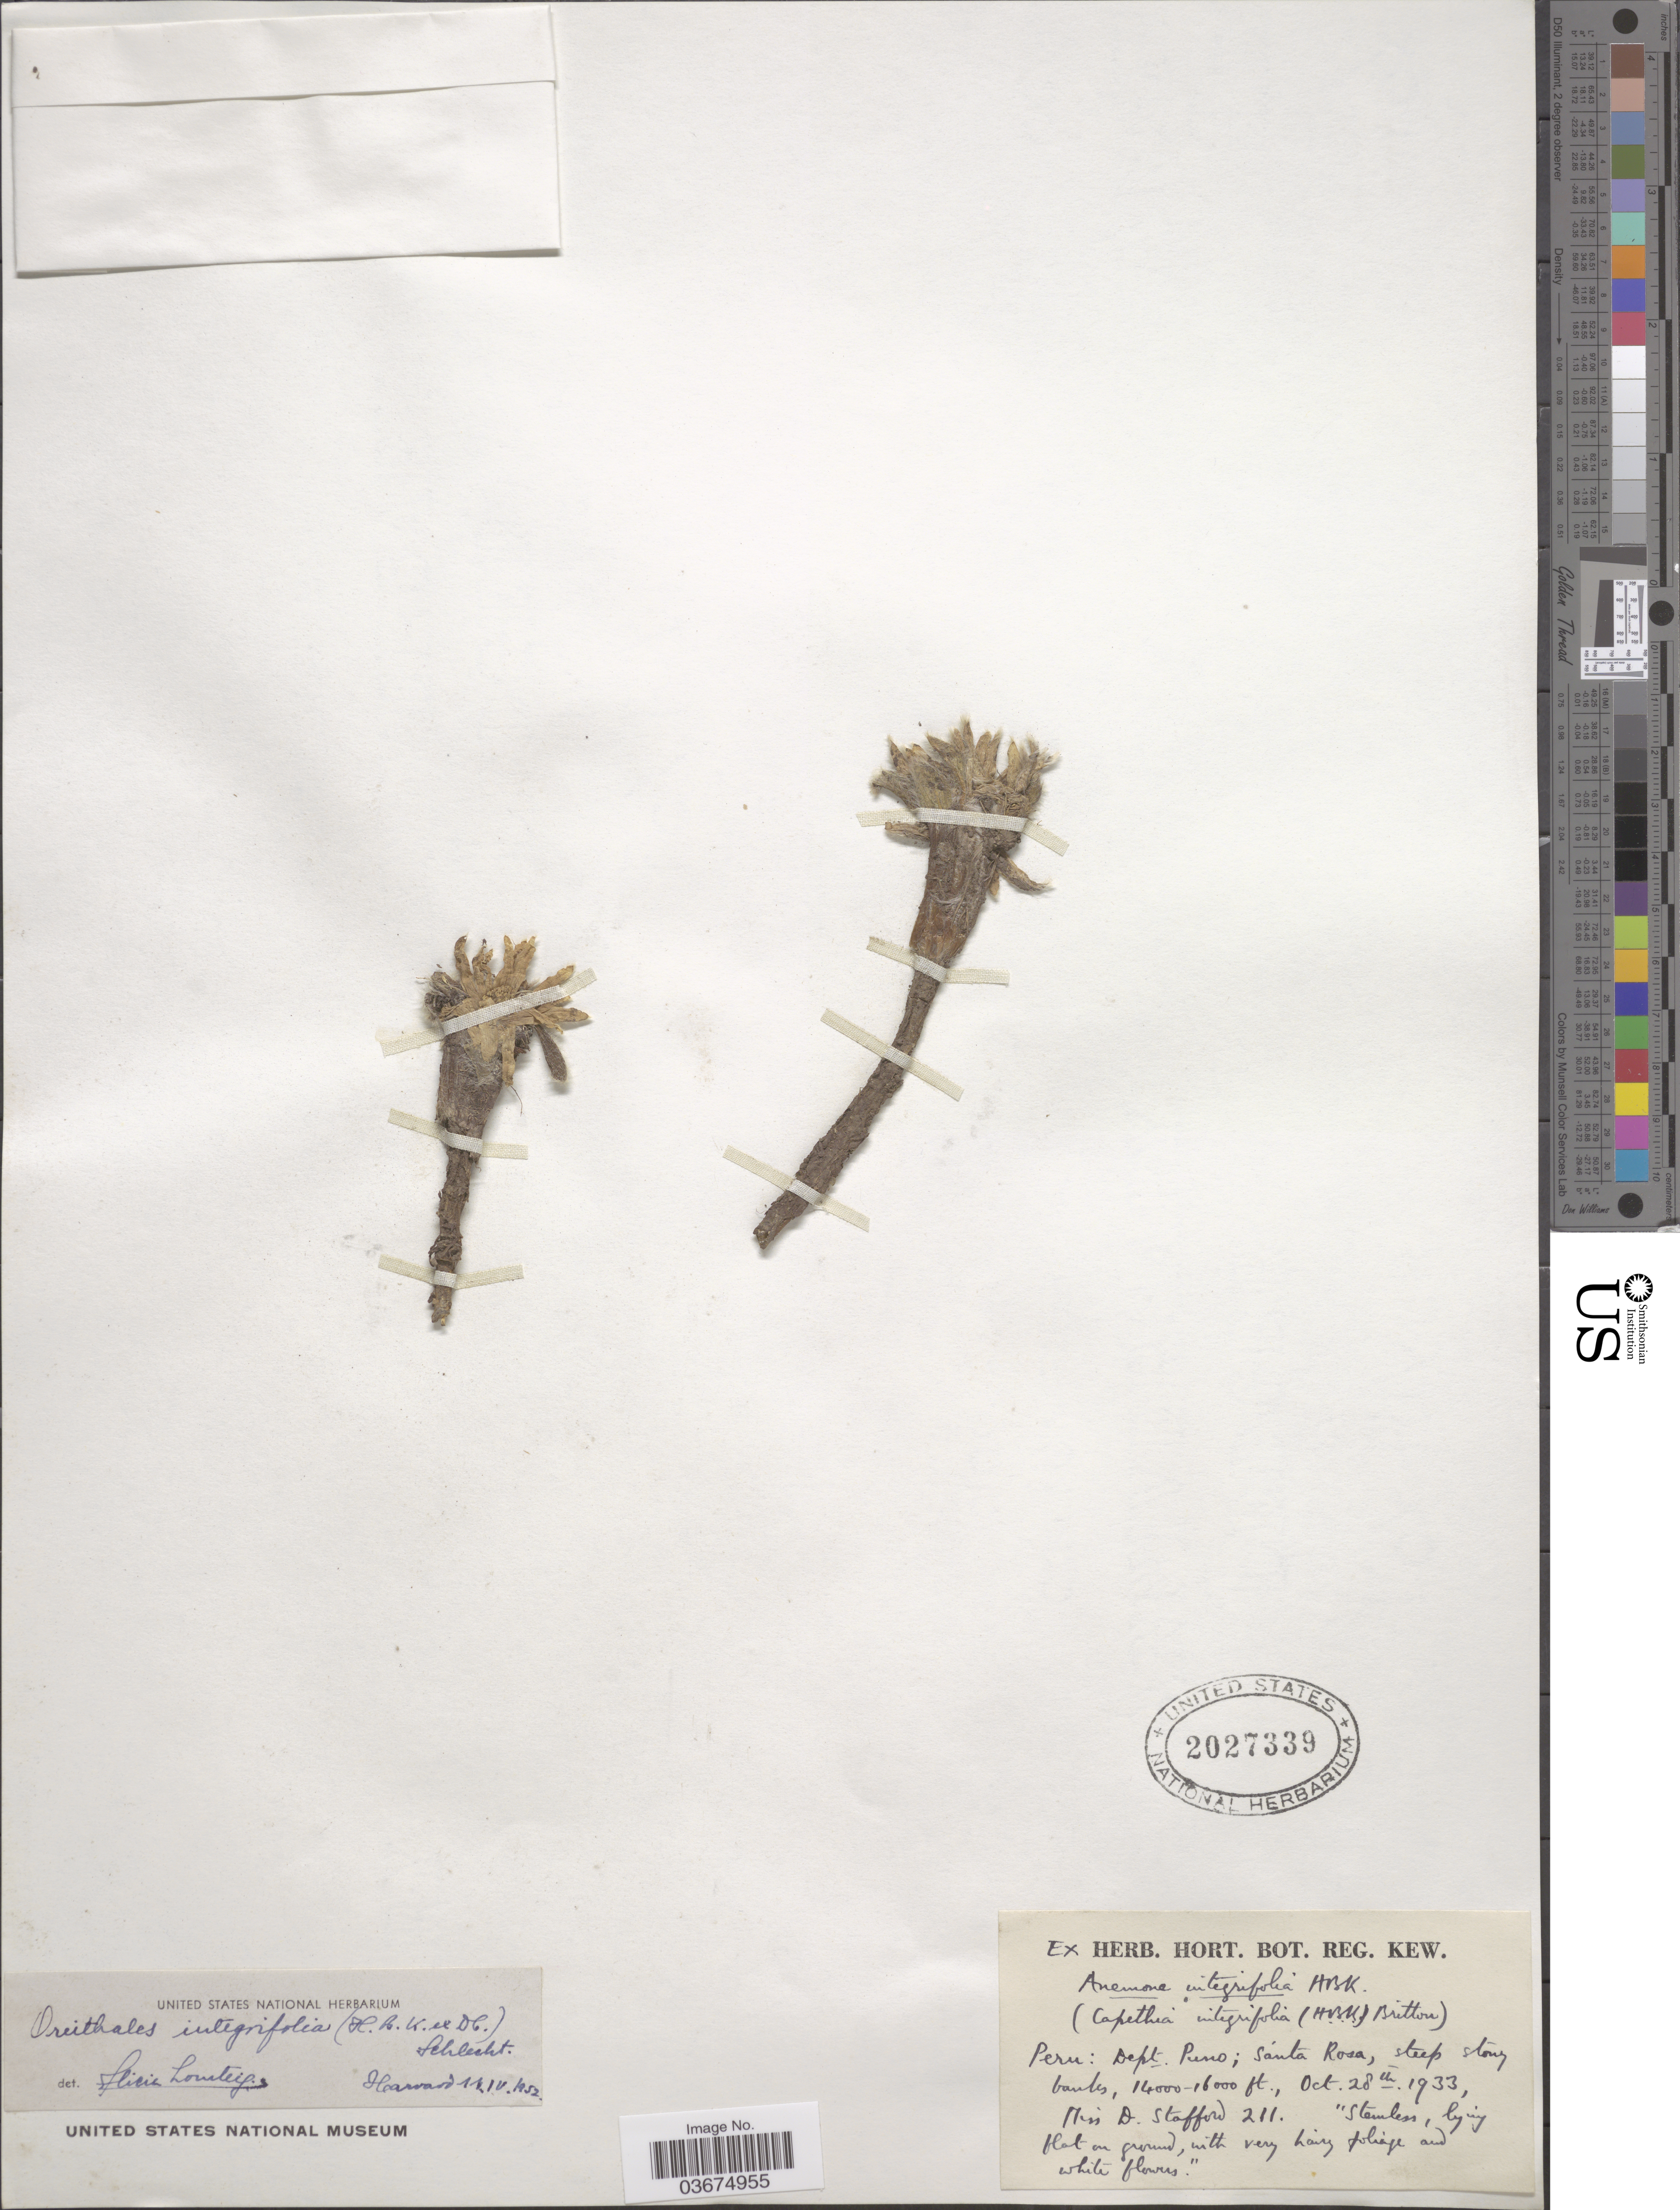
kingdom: Plantae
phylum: Tracheophyta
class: Magnoliopsida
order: Ranunculales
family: Ranunculaceae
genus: Oreithales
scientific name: Oreithales integrifolia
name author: (DC.) Schltdl.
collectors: D. Stafford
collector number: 211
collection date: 1933-10-28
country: Peru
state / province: Puno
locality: Dept. Puno; Santa Rosa.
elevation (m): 4267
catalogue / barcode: US 2027339